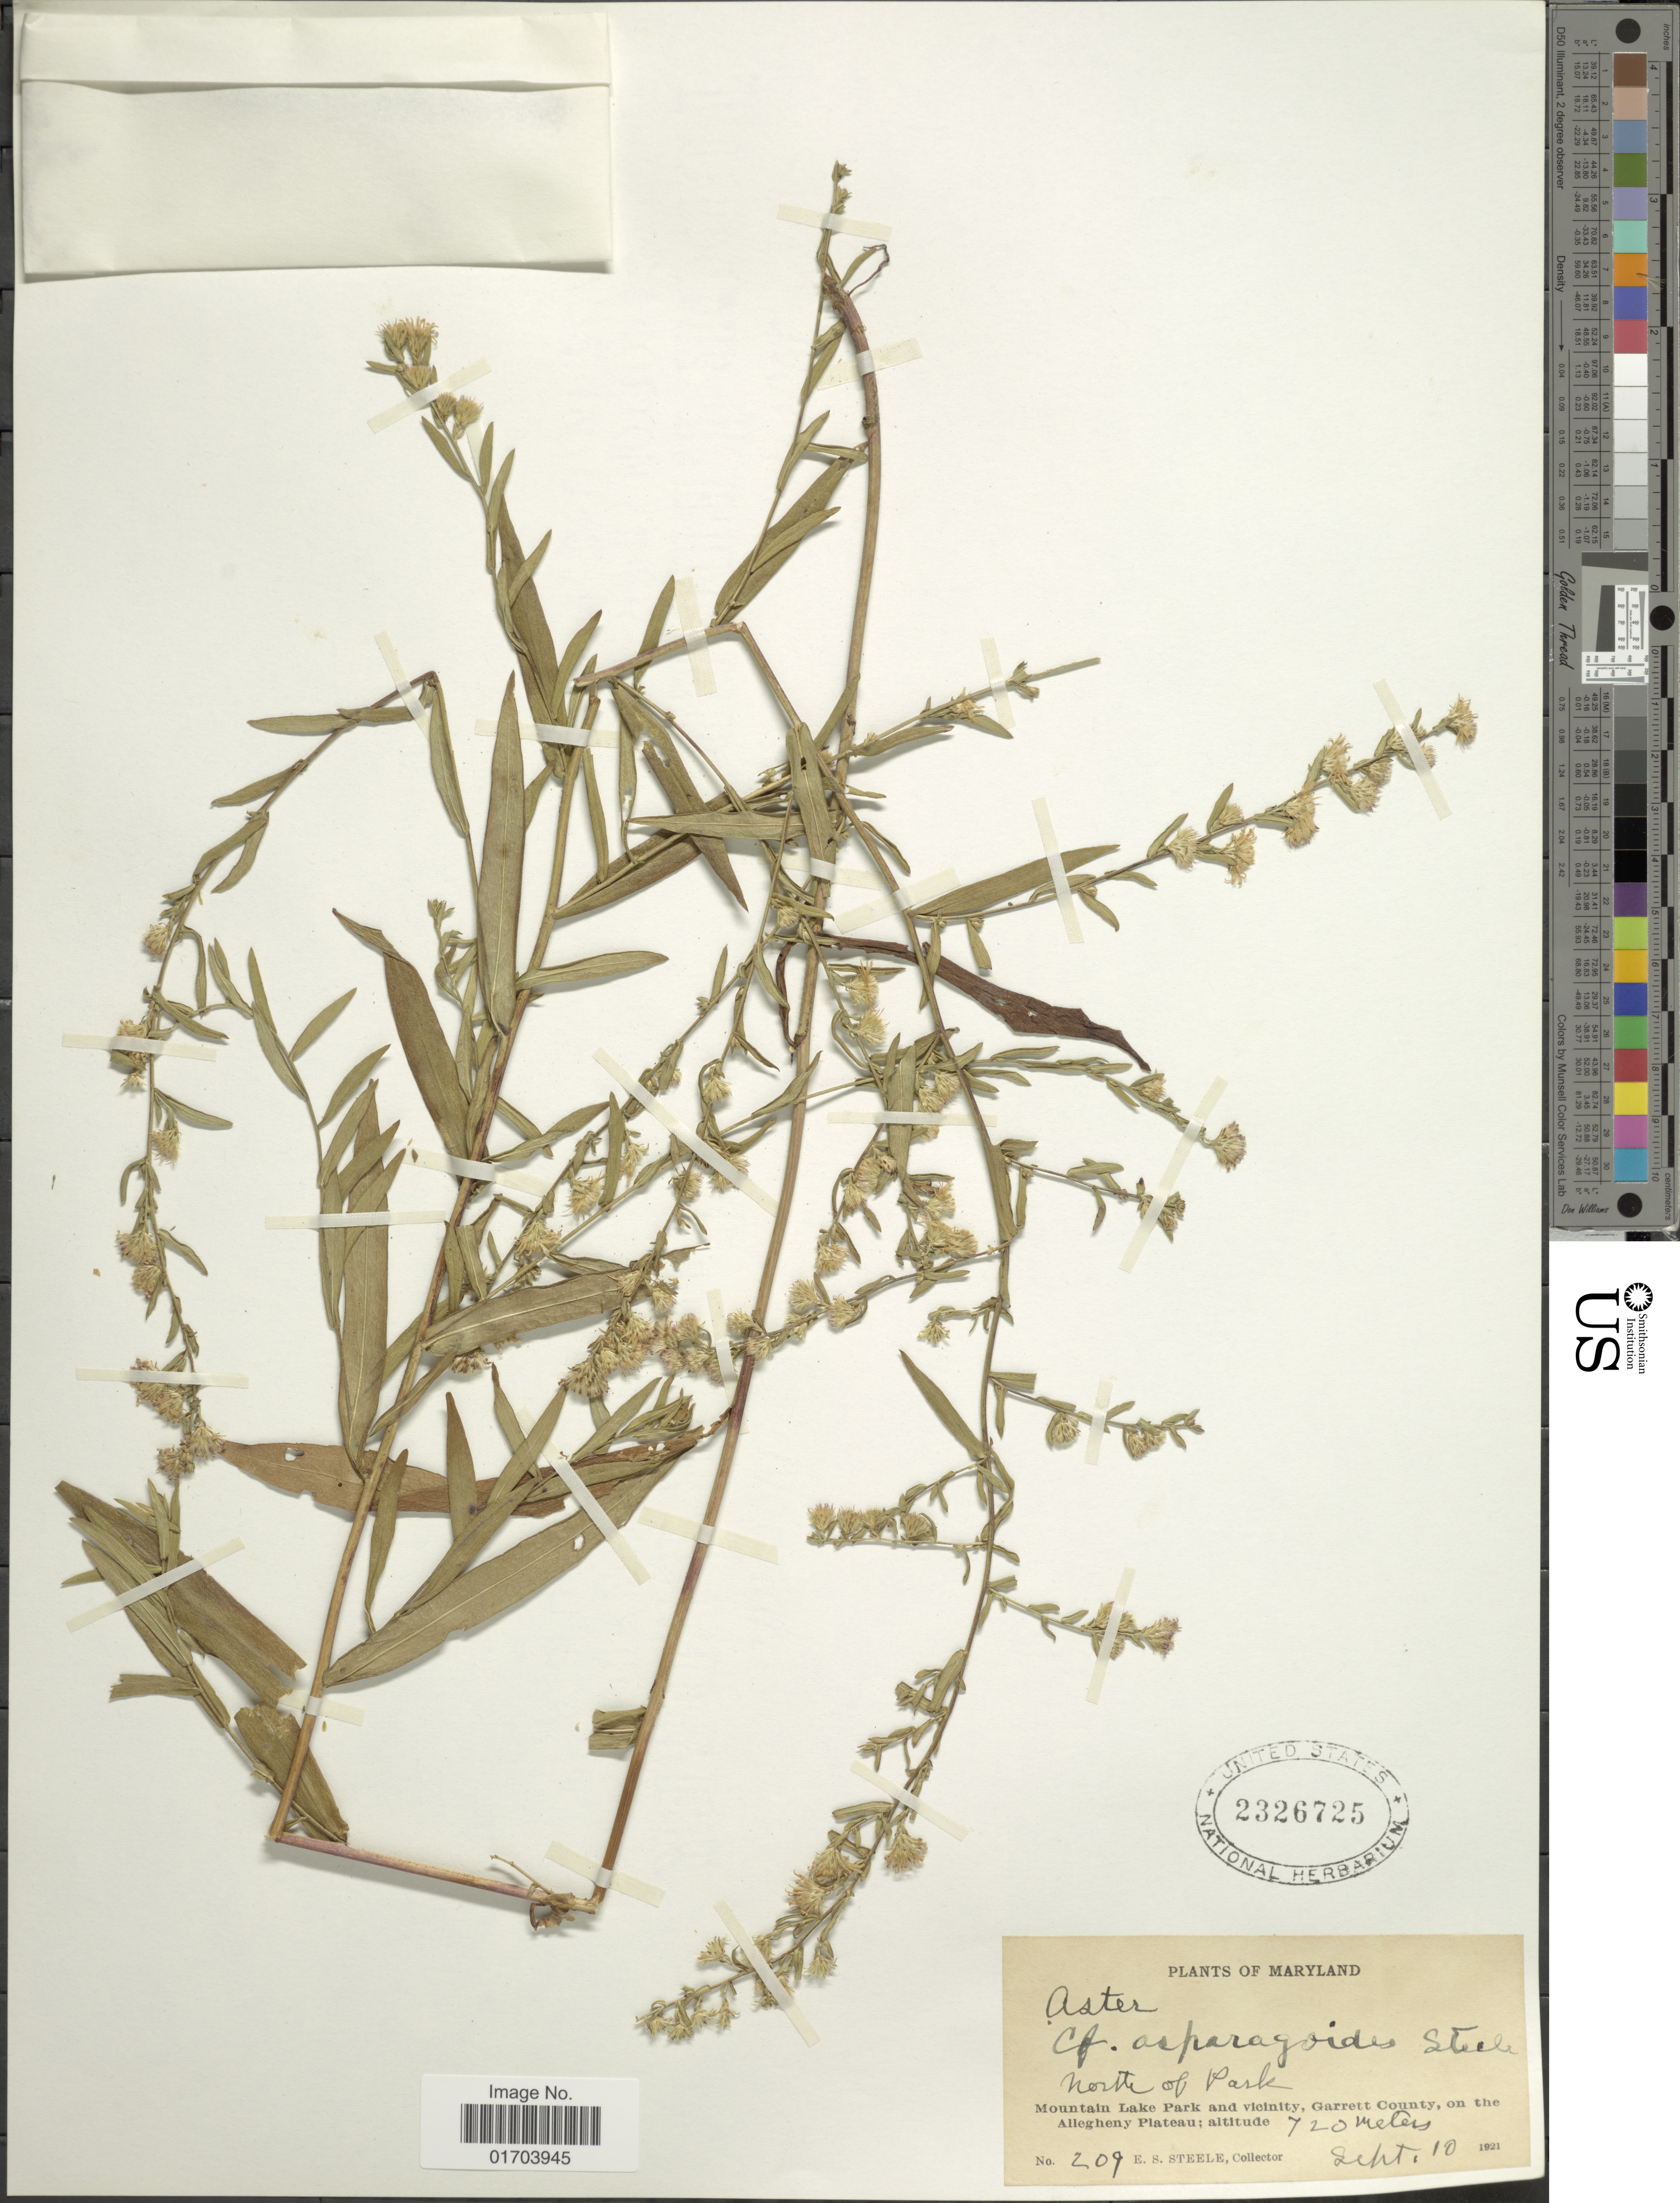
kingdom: Plantae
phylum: Tracheophyta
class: Magnoliopsida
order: Asterales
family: Asteraceae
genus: Aster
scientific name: Aster asparagoides E.S. Steele sp. nov. ined.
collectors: E. Steele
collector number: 209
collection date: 1921-09-10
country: United States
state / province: Maryland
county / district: Garrett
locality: North of Park, Mountain Lake Park and vicinity, Garrett County, on the Allegheny Plateau.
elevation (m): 720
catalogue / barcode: US 2326725